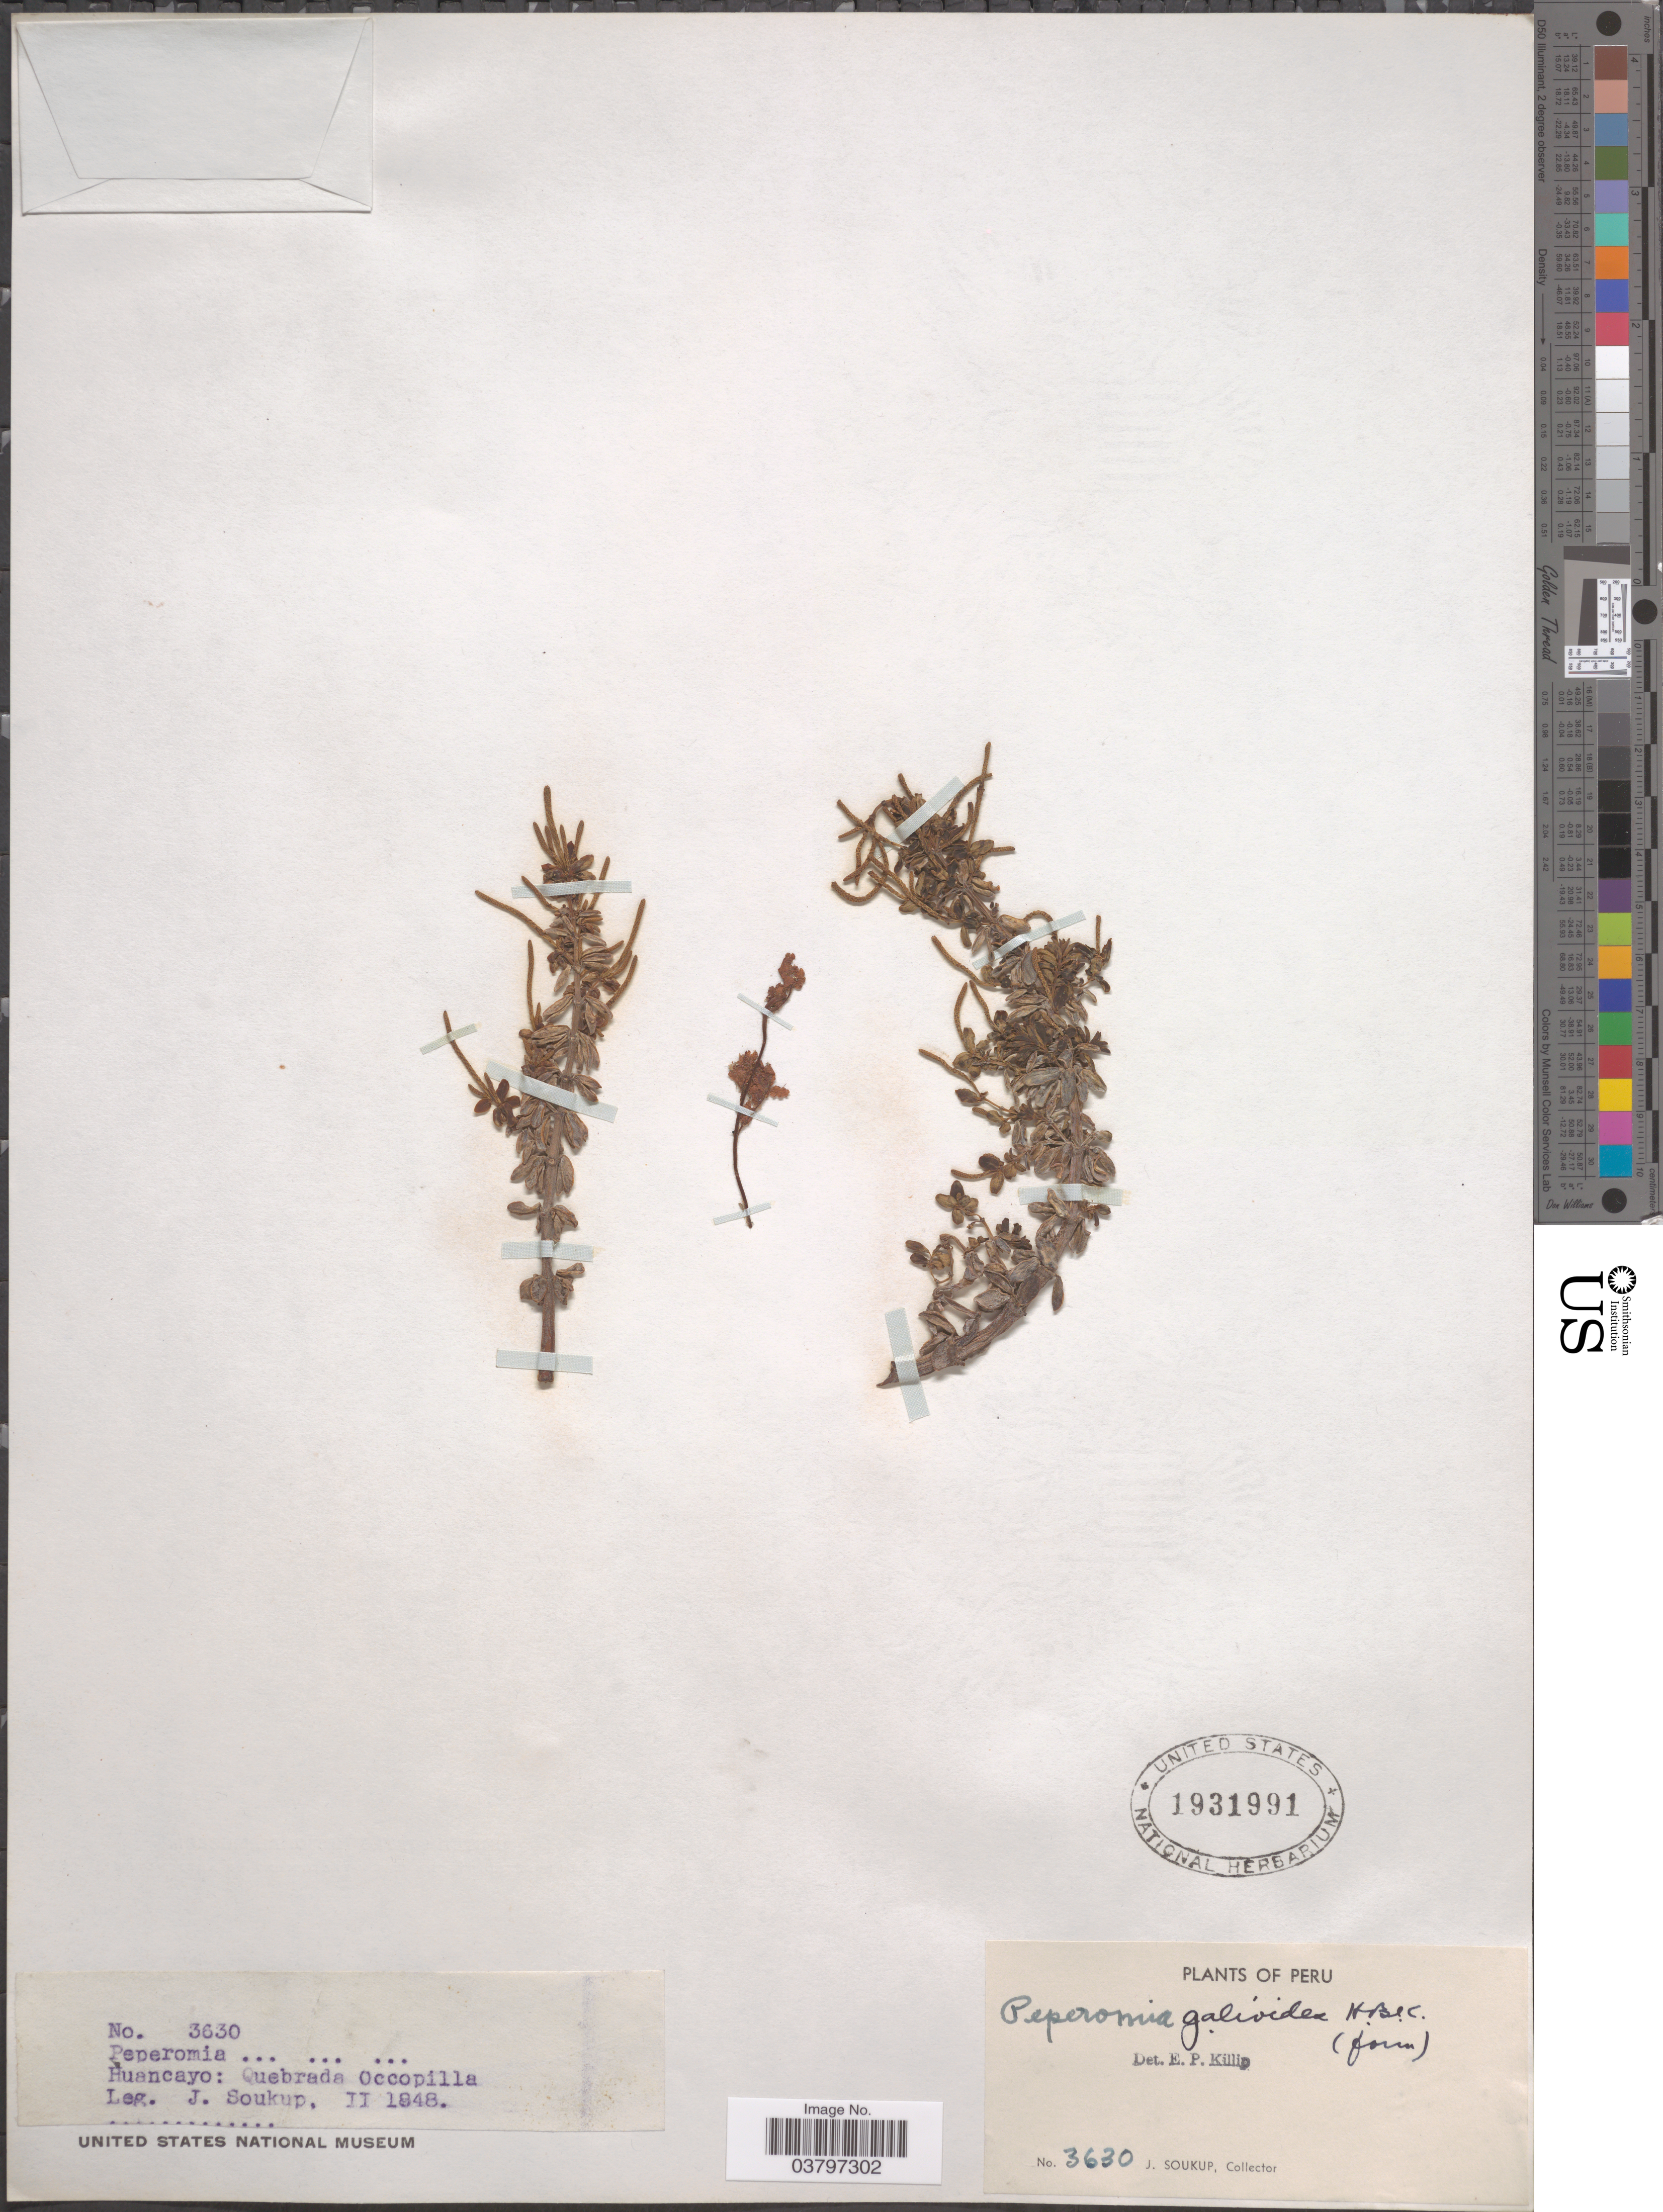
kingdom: Plantae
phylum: Tracheophyta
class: Magnoliopsida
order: Piperales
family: Piperaceae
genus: Peperomia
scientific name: Peperomia galioides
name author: Kunth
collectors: J. Soukup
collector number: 3630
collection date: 1948-02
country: Peru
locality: Huancayo: Quebrada Occopilla.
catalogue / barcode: US 1931991